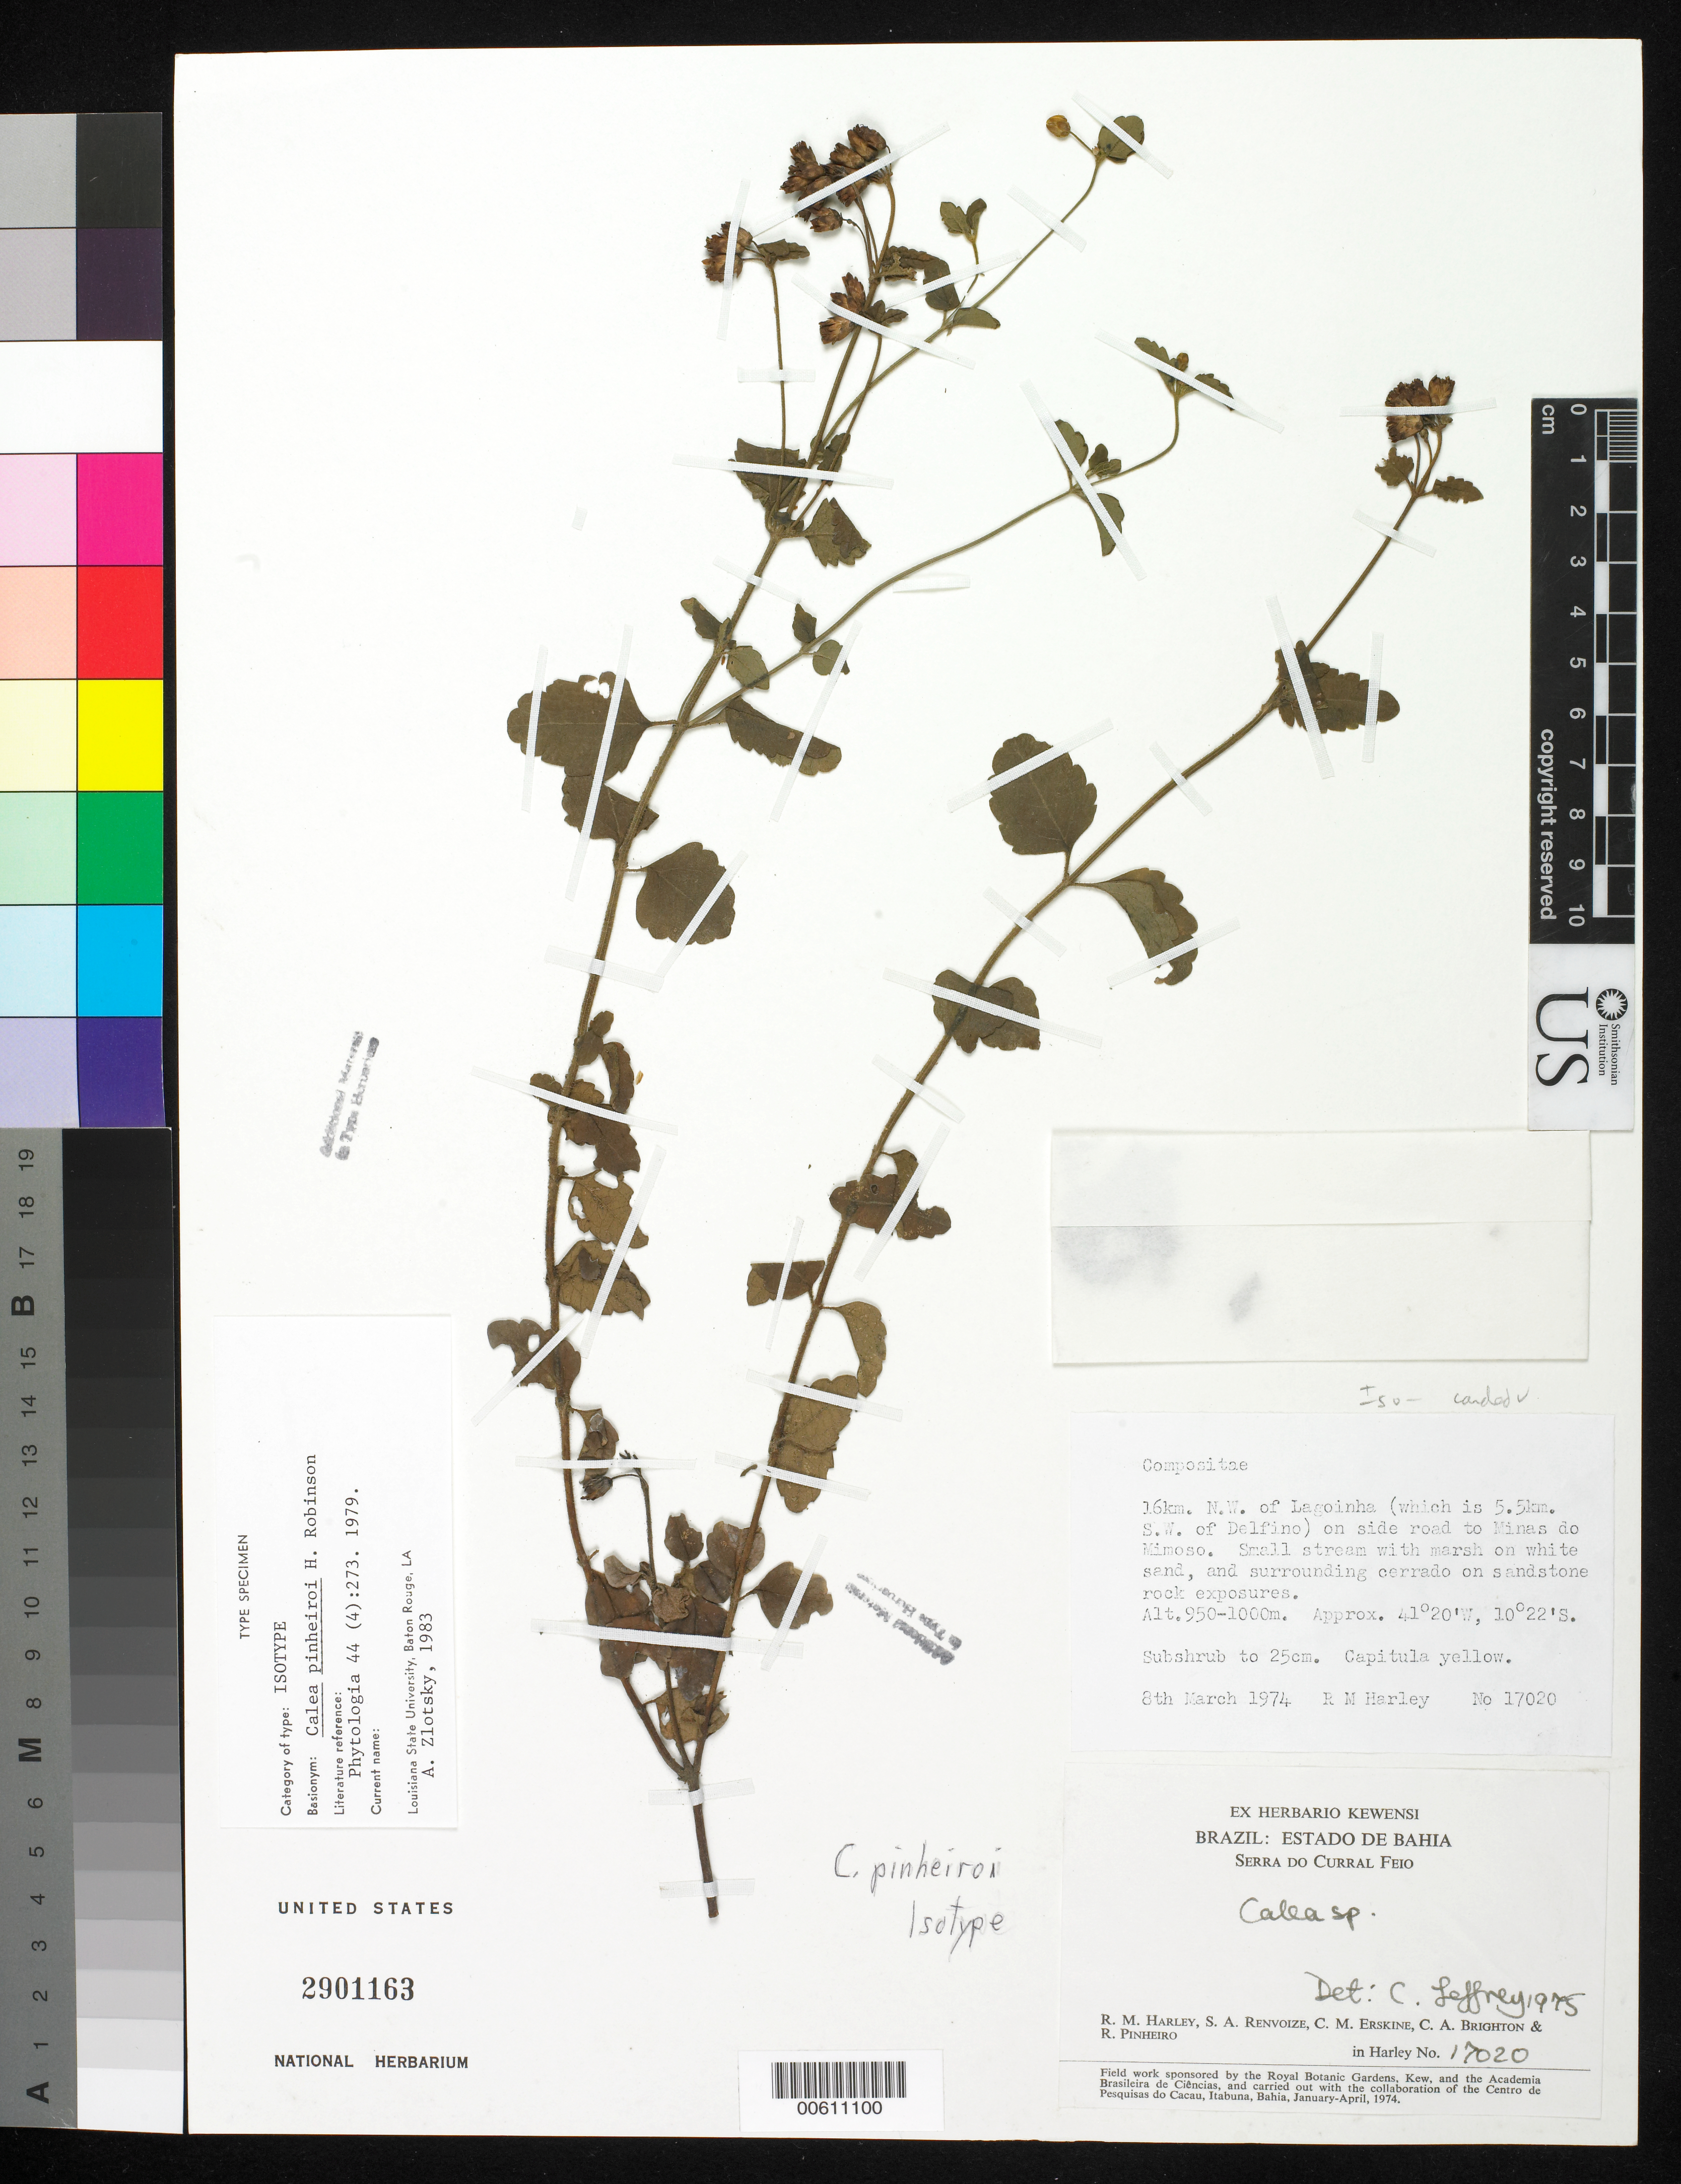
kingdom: Plantae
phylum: Tracheophyta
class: Magnoliopsida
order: Asterales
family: Asteraceae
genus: Calea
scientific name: Calea pinheiroi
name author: H. Rob.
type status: Isotype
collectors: R. M. Harley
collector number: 17020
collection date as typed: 08 Mar 1974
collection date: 1974-03-08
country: Brazil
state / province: Bahia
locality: Serra do Curral Feio, NW of Lagoinha, road to Minas do Mimoso.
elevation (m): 950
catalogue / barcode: US 2901163